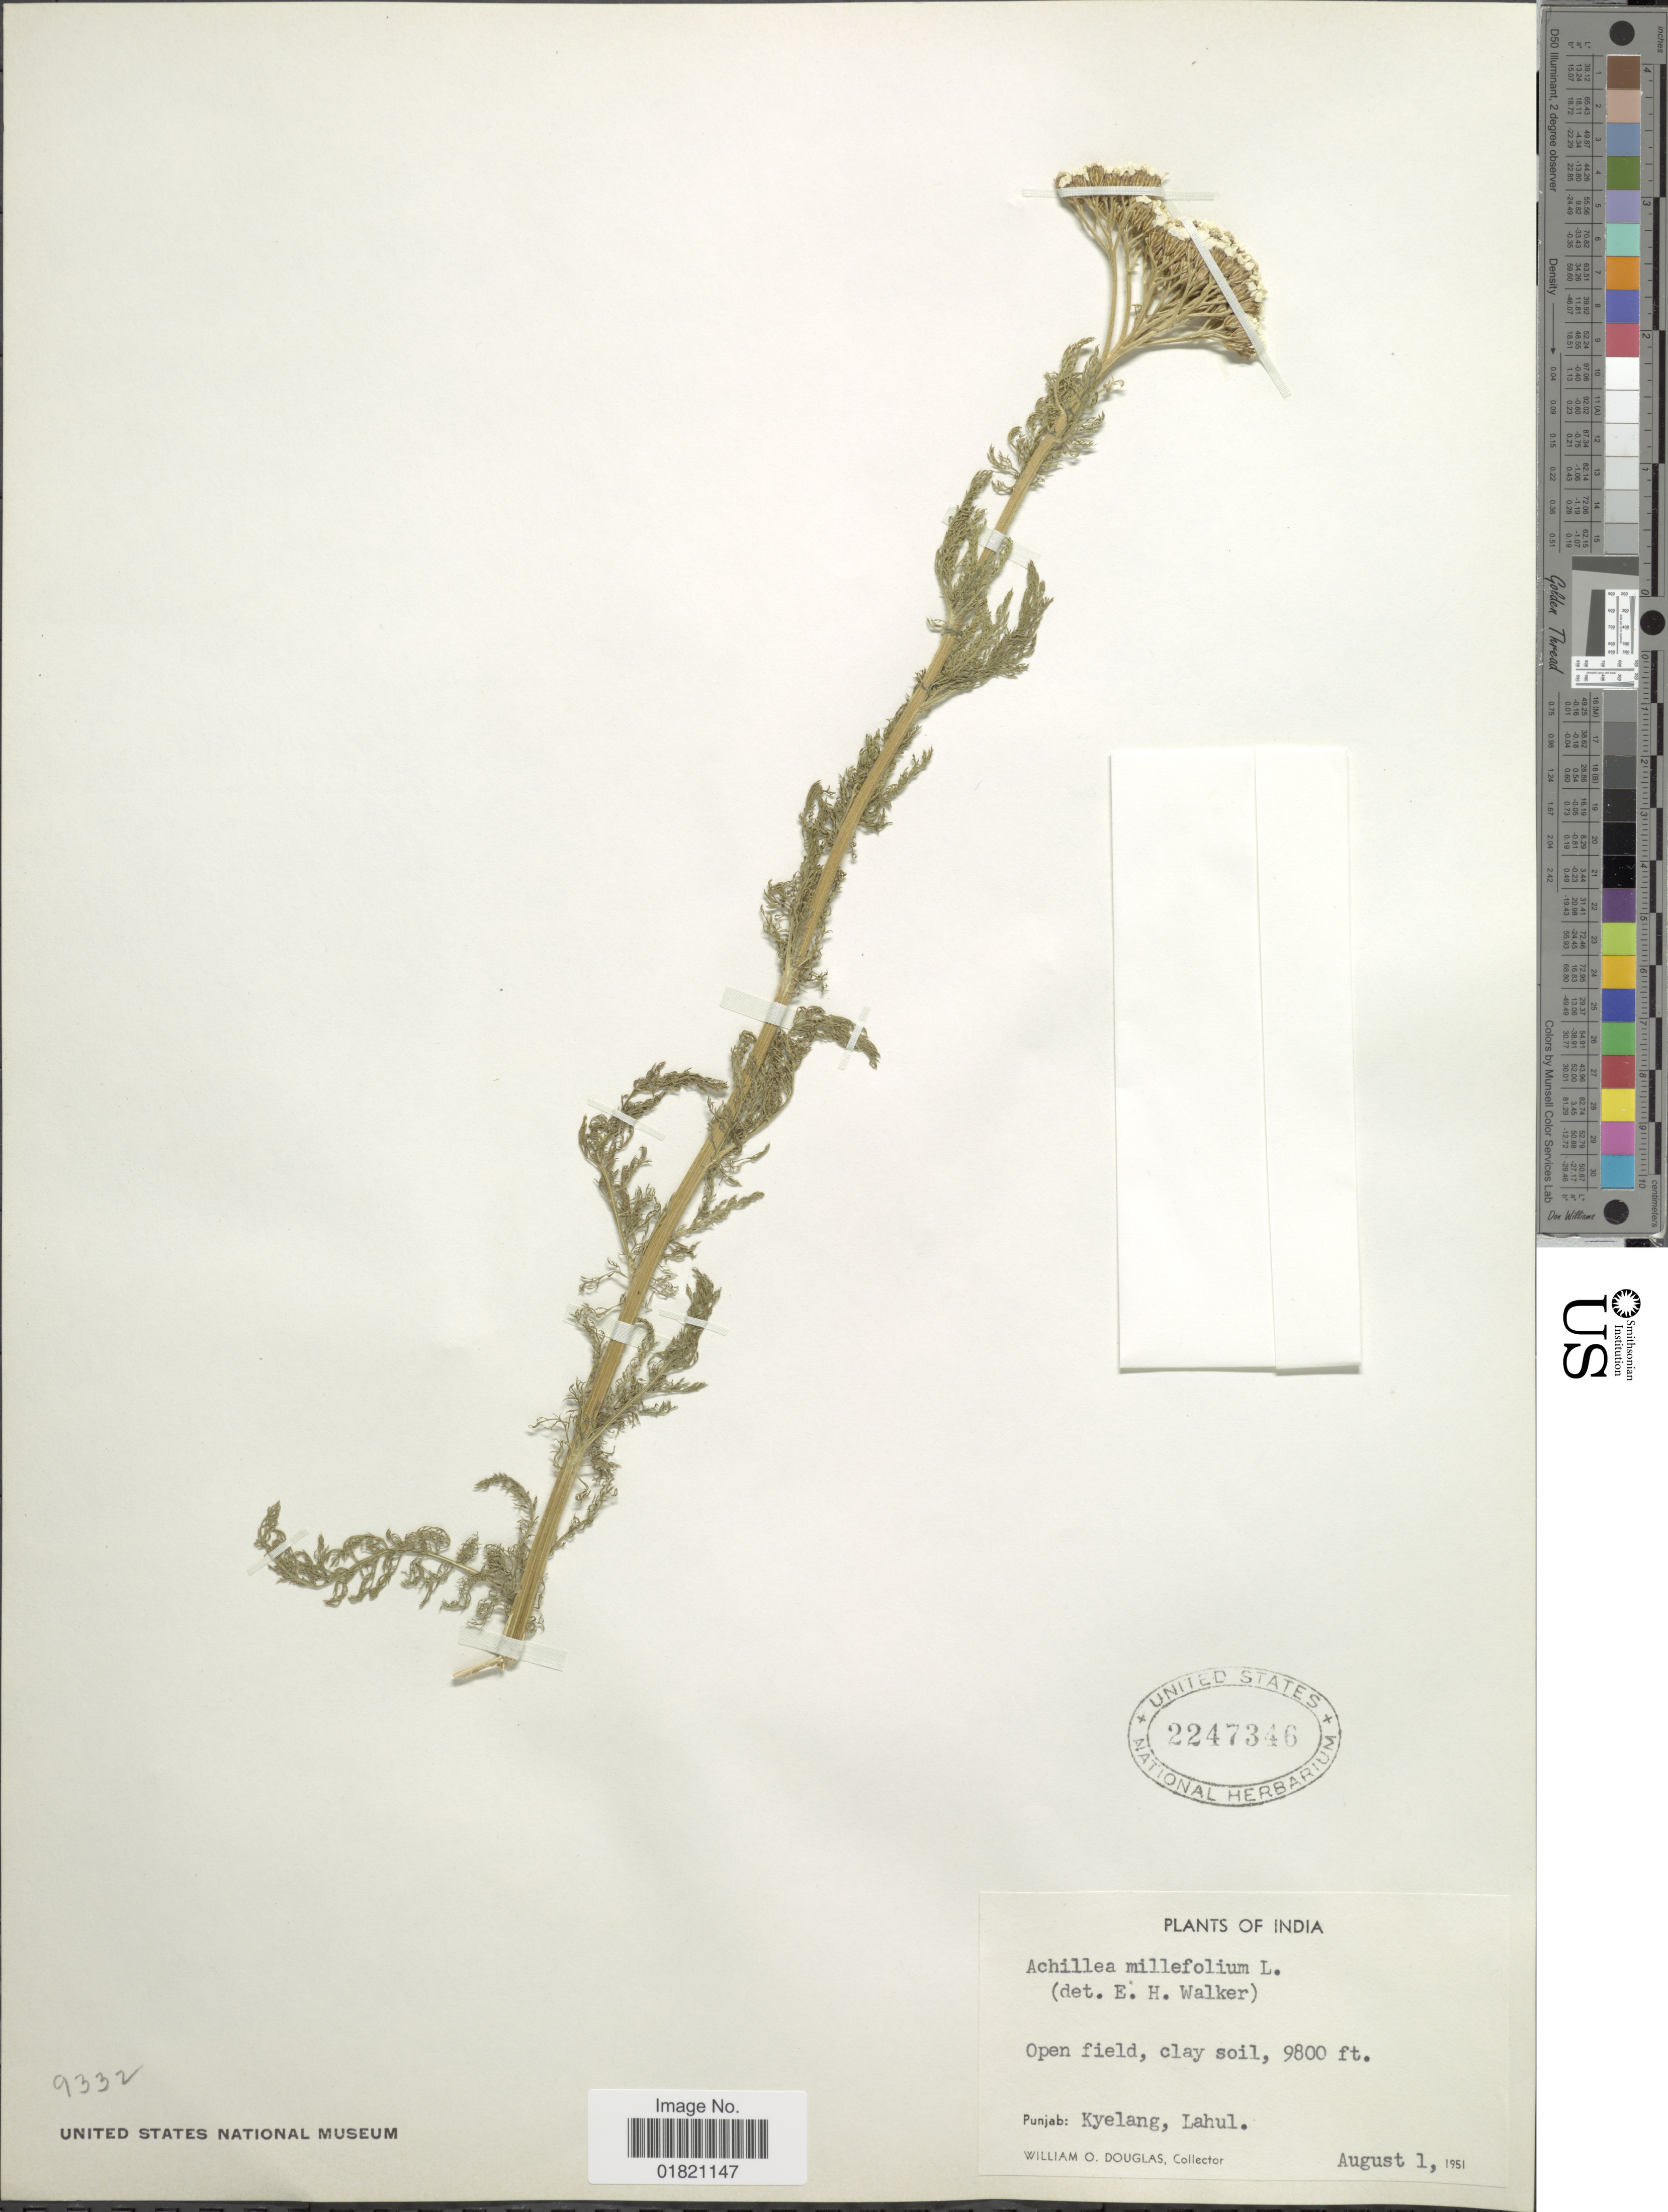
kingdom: Plantae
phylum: Tracheophyta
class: Magnoliopsida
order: Asterales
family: Asteraceae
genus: Achillea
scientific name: Achillea millefolium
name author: L.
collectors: W. Douglas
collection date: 1951-08-01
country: India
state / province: Punjab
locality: Kyelang, Lahul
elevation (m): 2987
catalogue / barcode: US 2247346